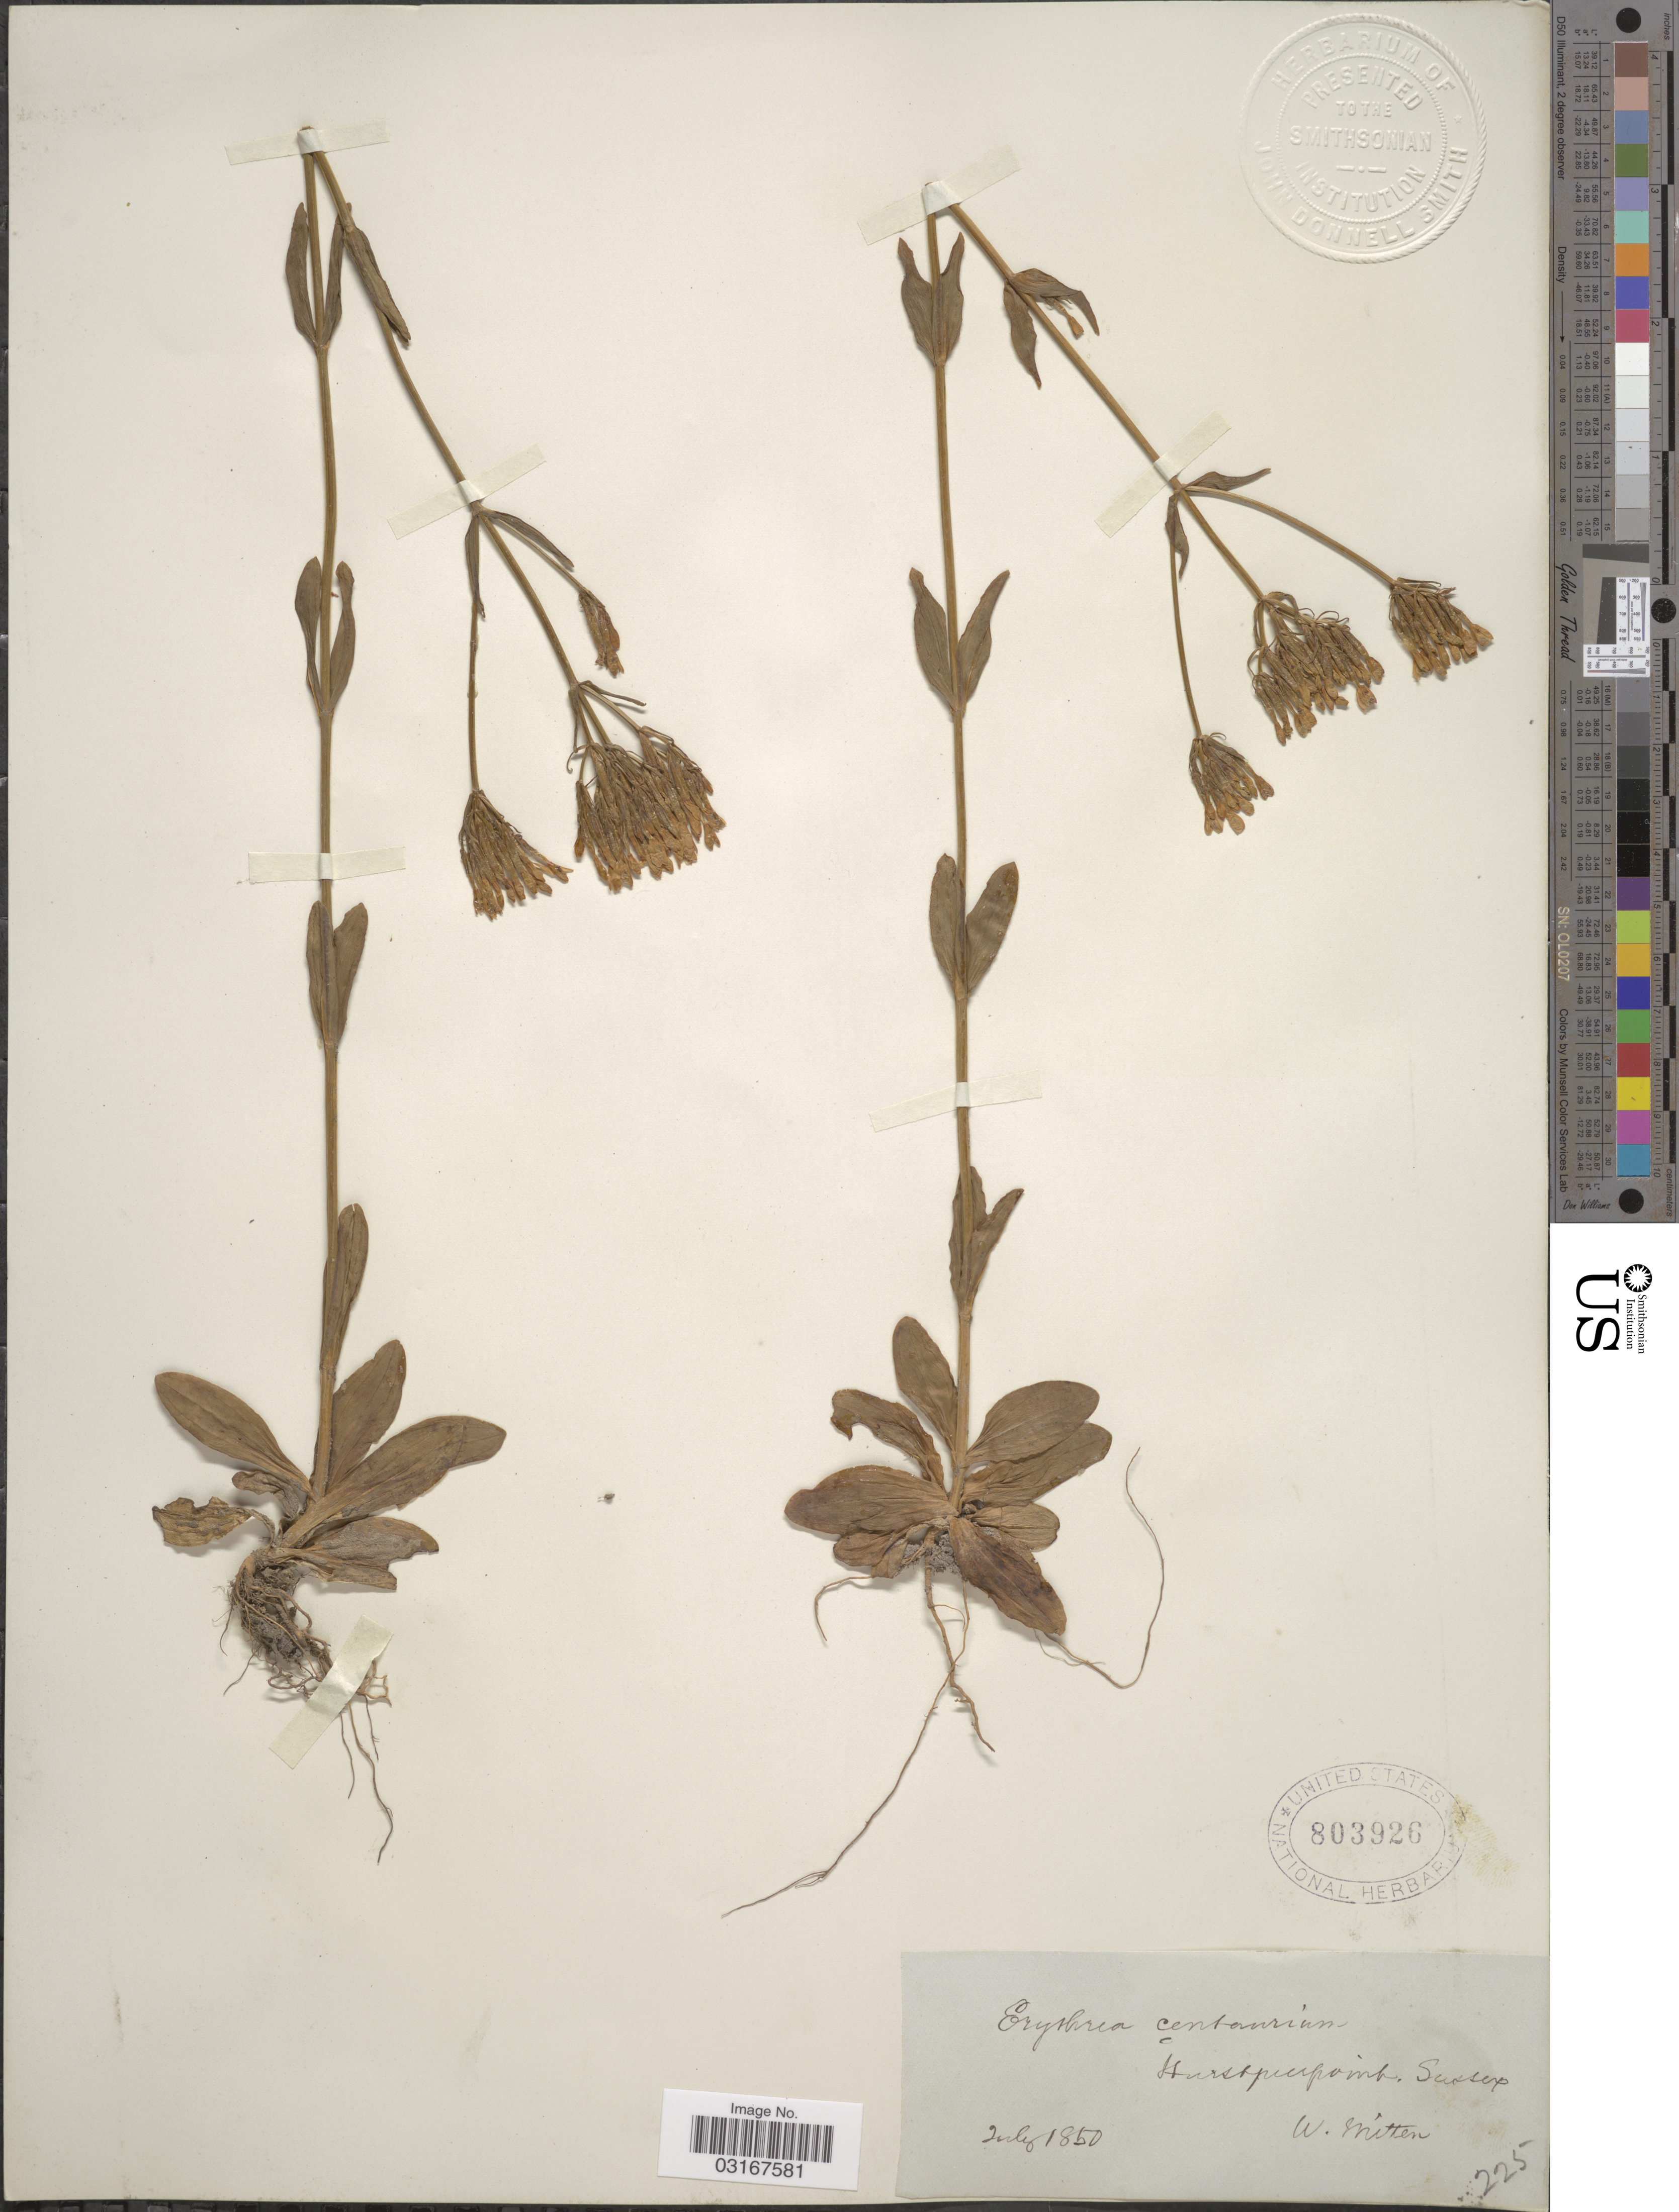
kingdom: Plantae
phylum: Tracheophyta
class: Magnoliopsida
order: Gentianales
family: Gentianaceae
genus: Erythraea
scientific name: Erythraea centaurium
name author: (L.) Borkh.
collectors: W. Mitten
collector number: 225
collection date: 1850-07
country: United Kingdom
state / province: England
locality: Hurstpierpoint Sussex.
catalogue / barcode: US 803926